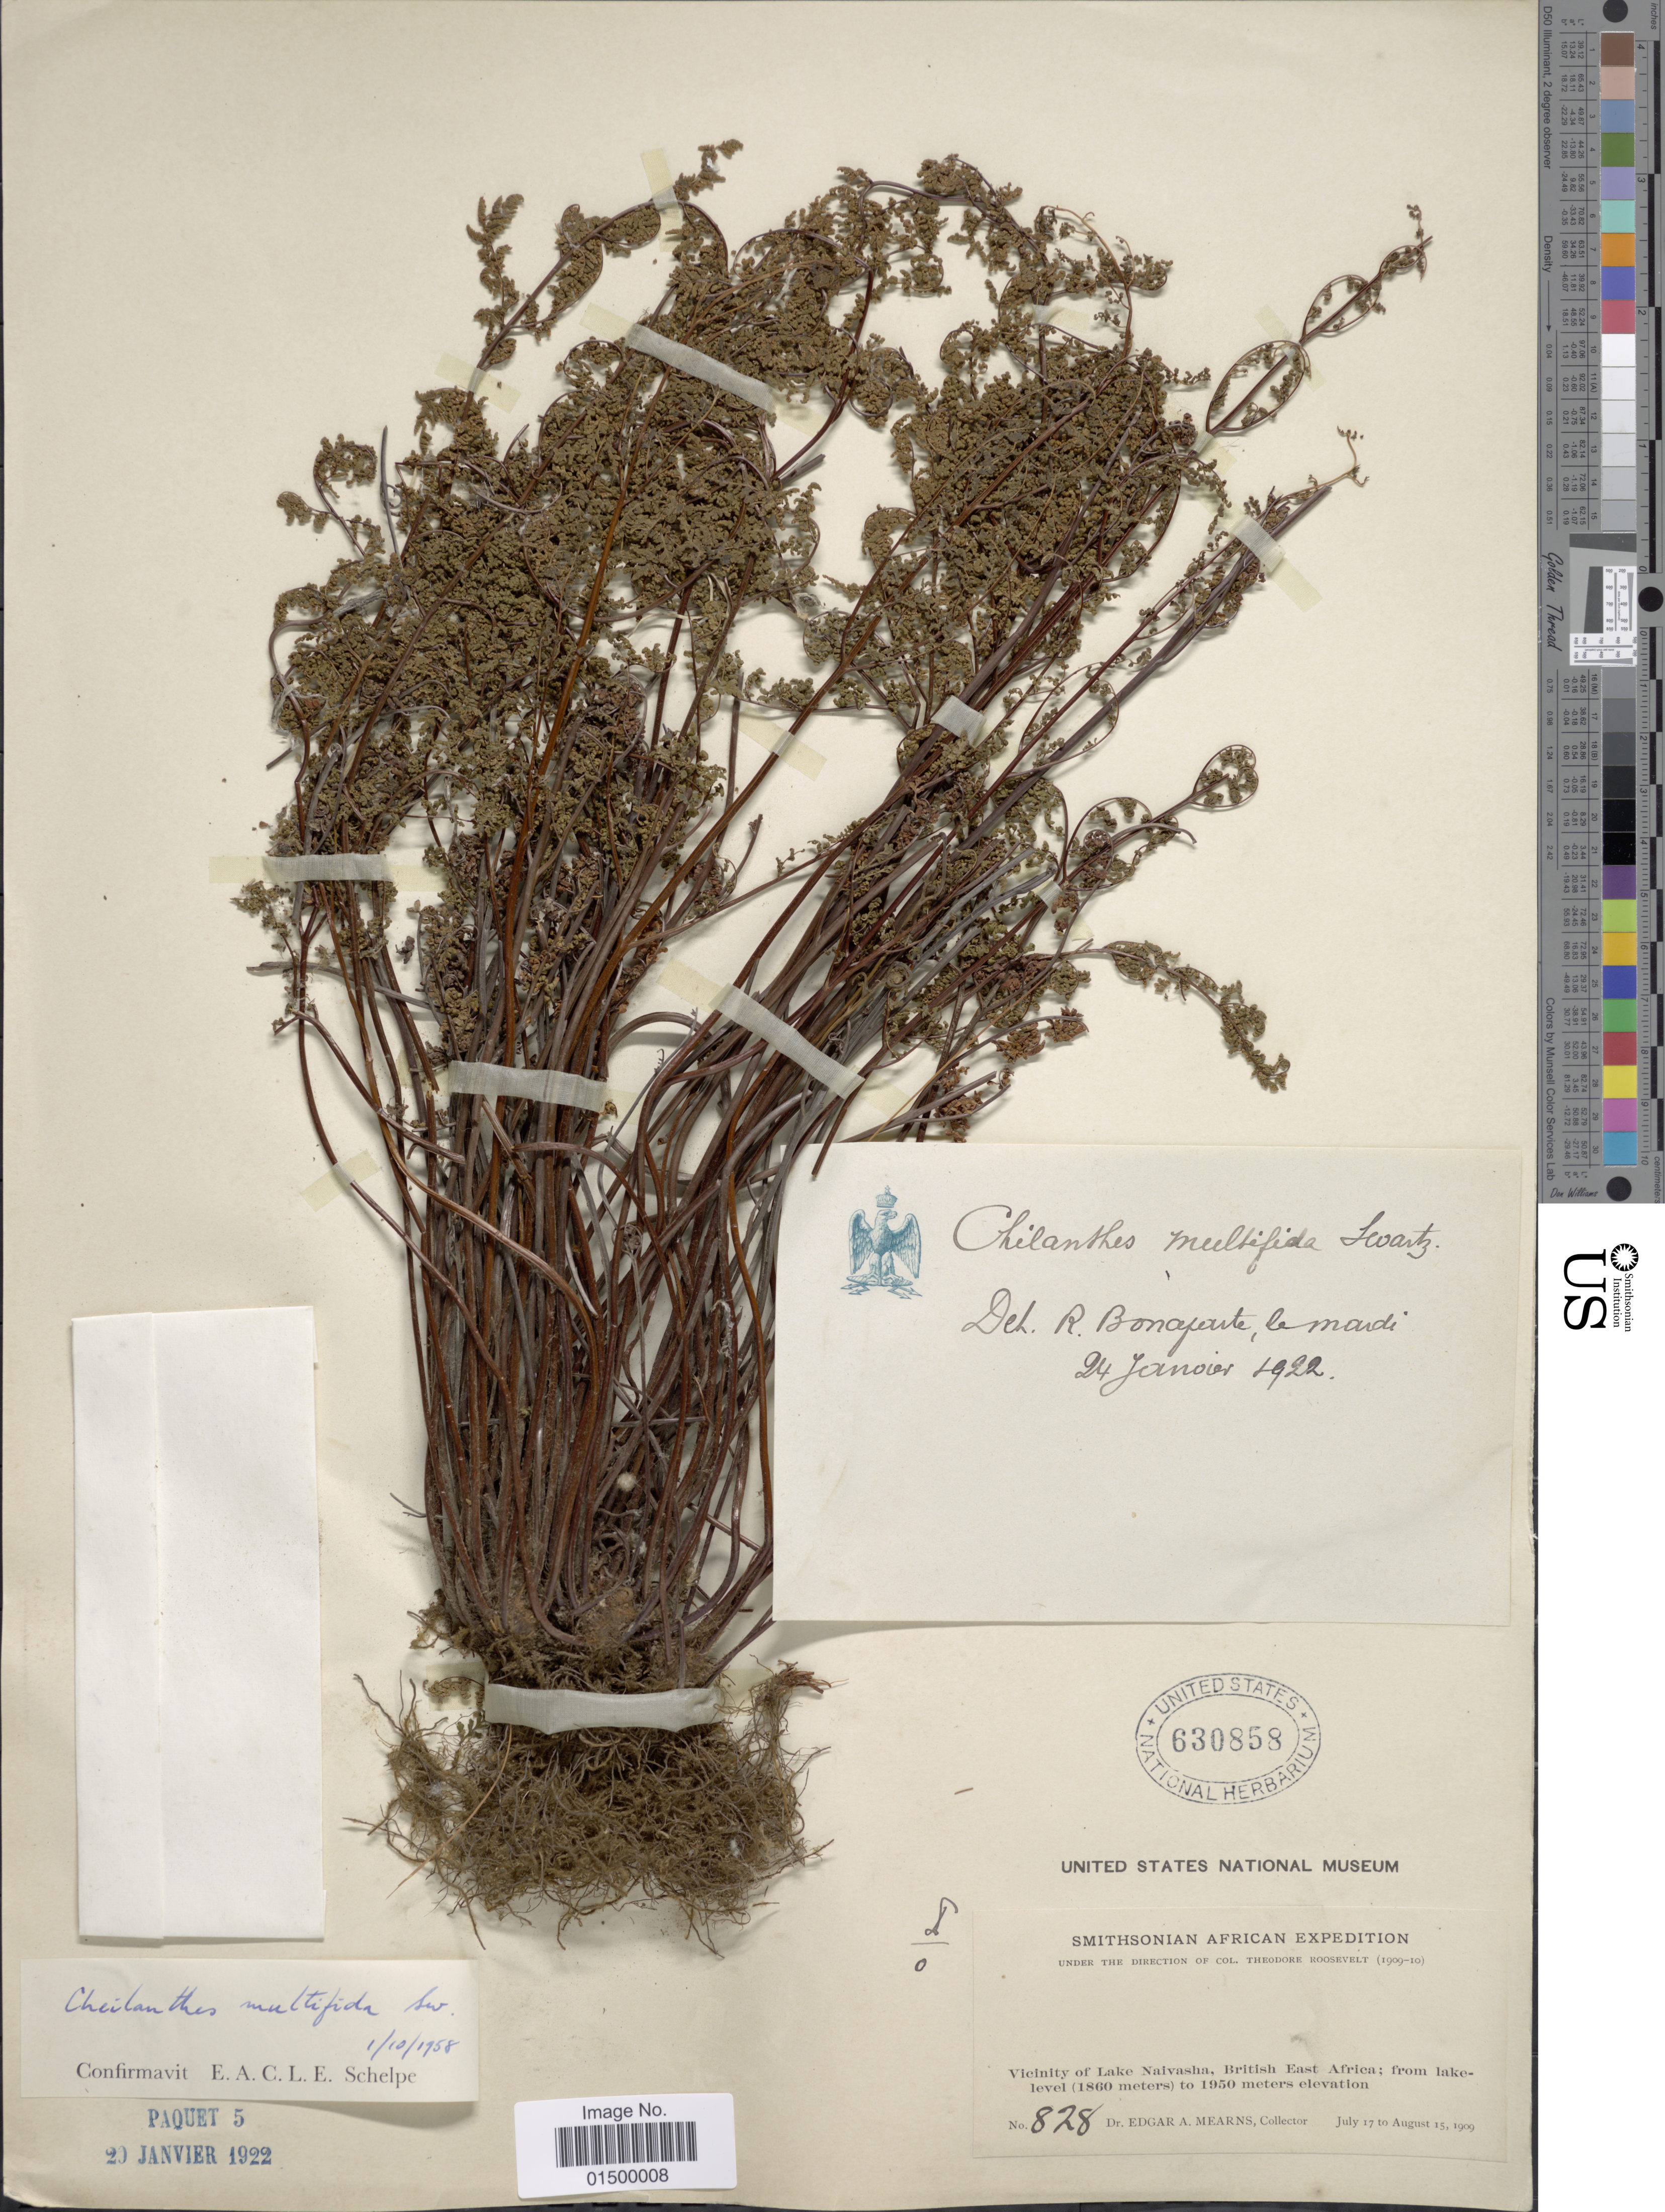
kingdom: Plantae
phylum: Tracheophyta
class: Polypodiopsida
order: Polypodiales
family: Pteridaceae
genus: Cheilanthes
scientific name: Cheilanthes multifida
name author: Sw.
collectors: E. A. Mearns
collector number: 828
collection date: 1909-07-17/1909-08-15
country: Kenya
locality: Vicinity of Lake Naivasha, British East Africa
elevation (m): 1860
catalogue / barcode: US 630858